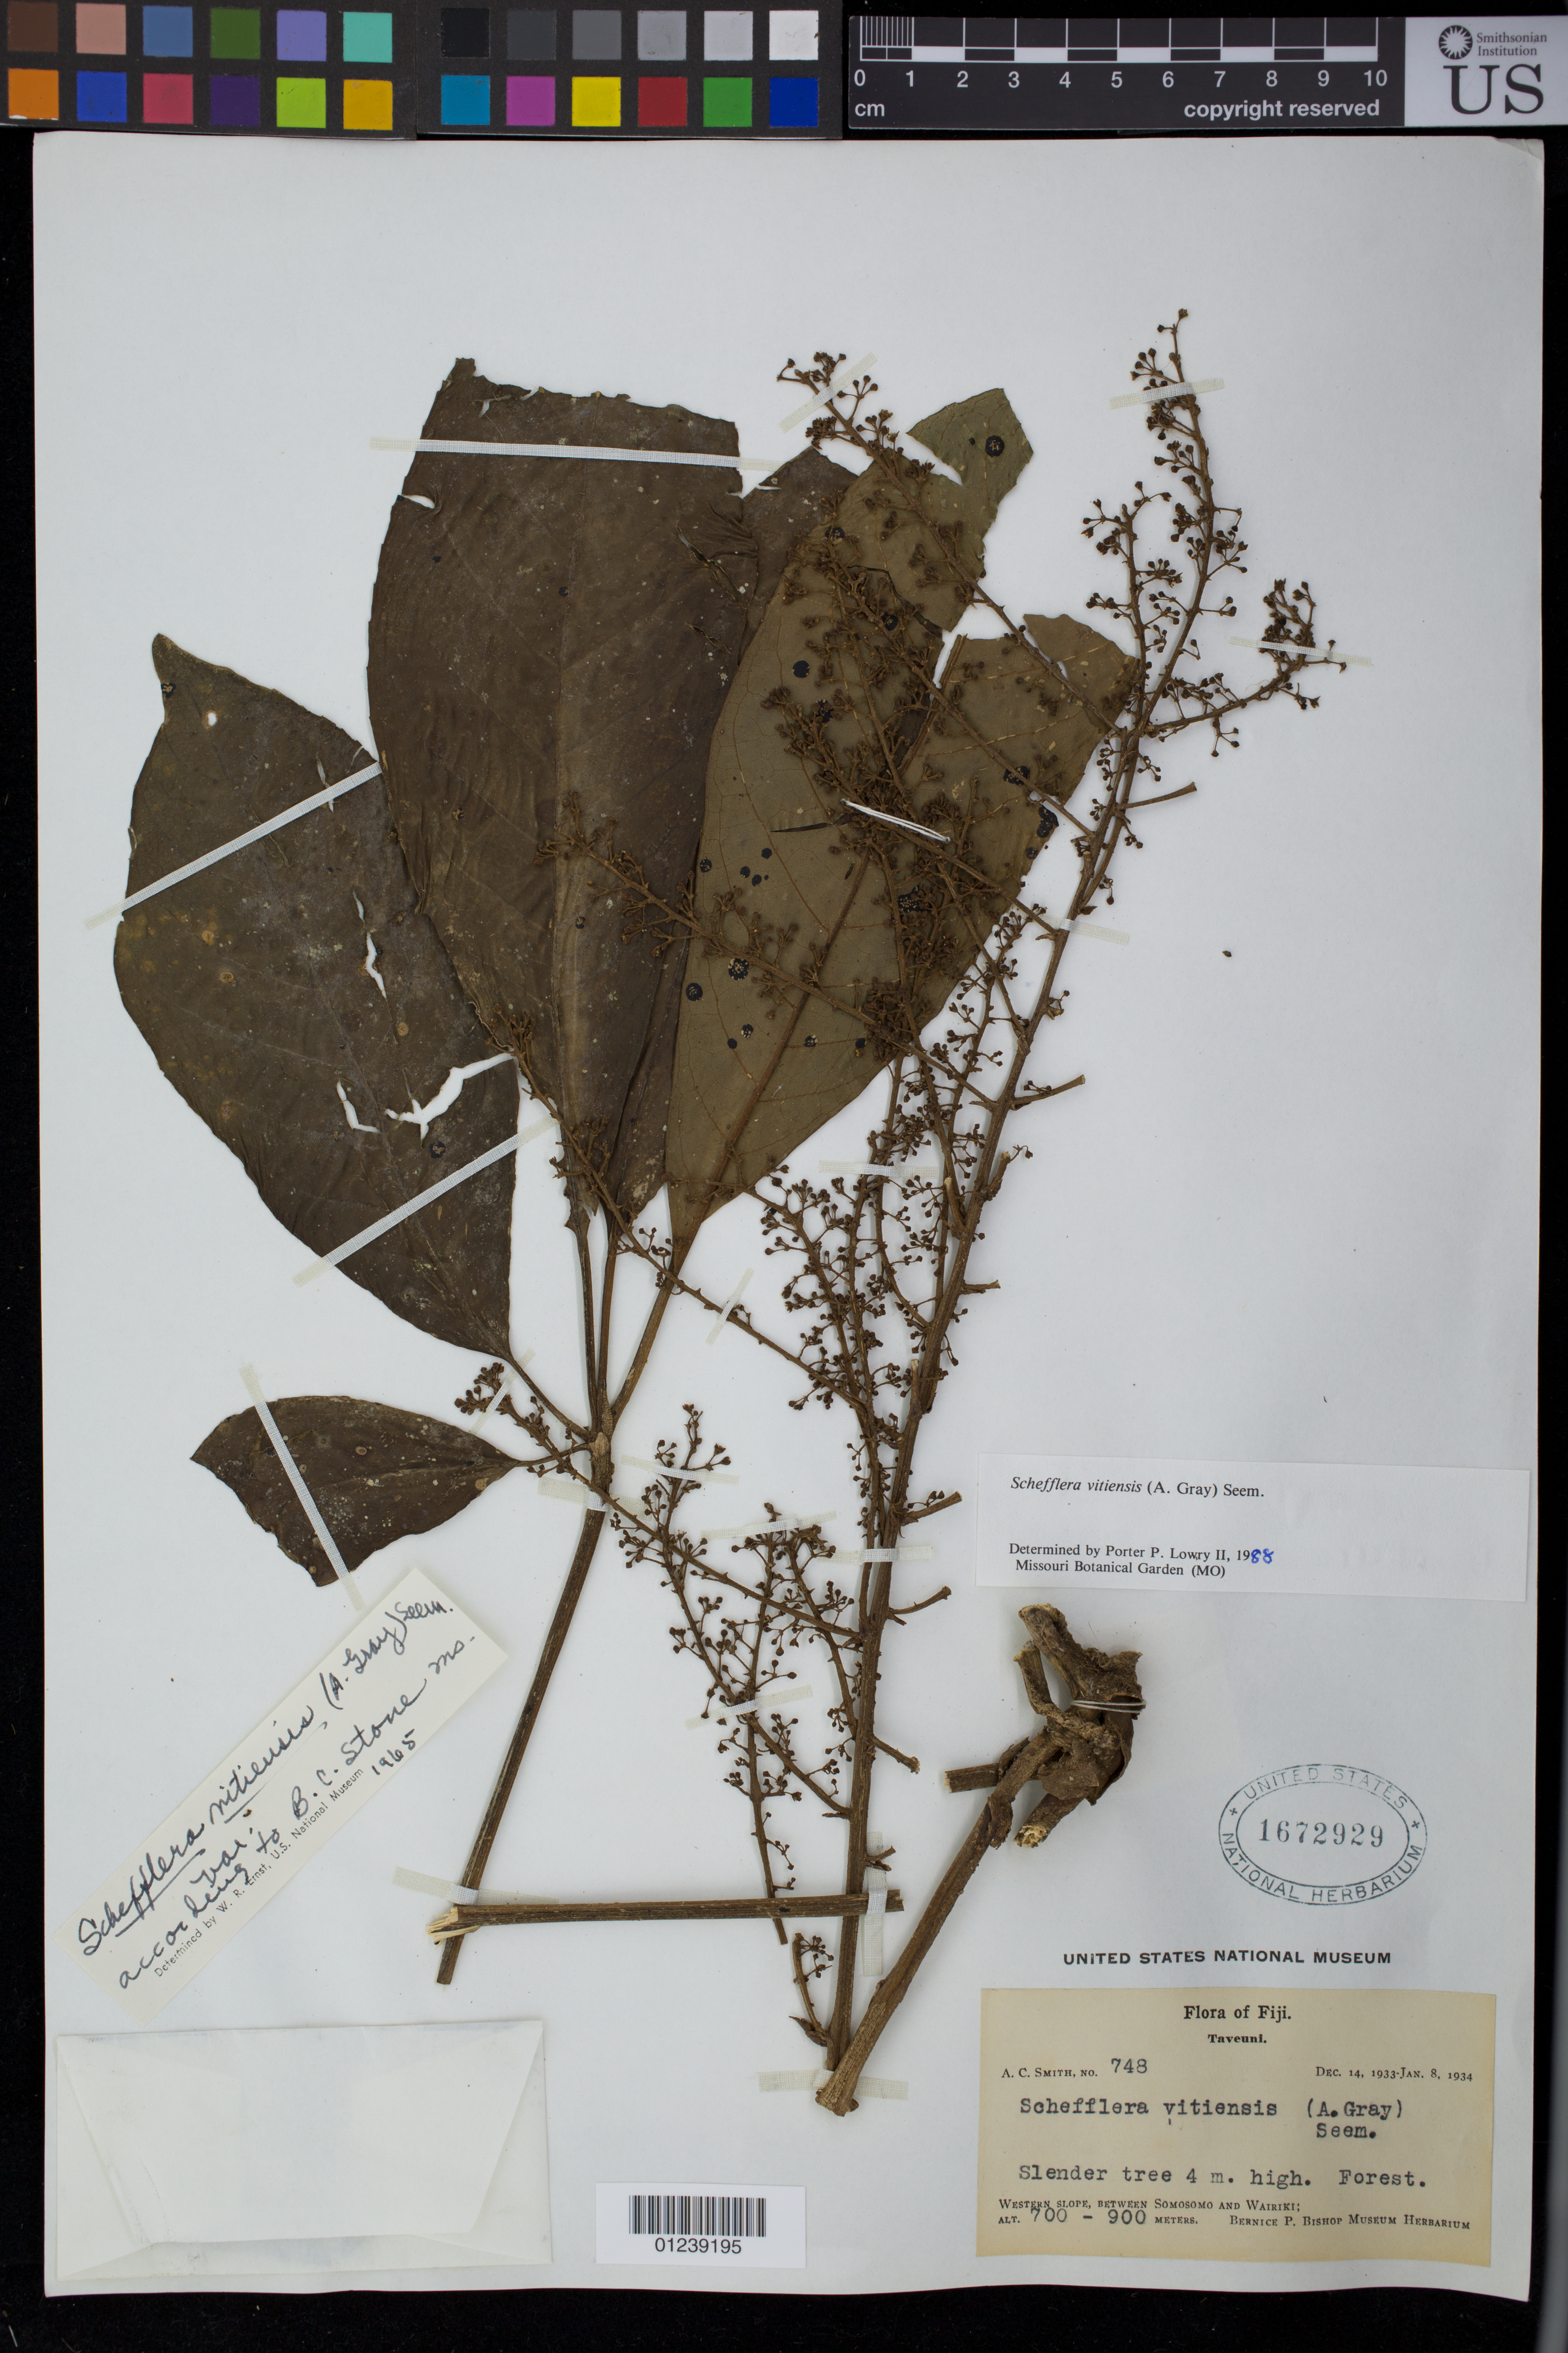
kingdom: Plantae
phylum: Tracheophyta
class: Magnoliopsida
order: Apiales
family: Araliaceae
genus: Schefflera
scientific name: Schefflera vitiensis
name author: (A. Gray) Seem.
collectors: A. C. Smith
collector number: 748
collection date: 1933-12-14/1934-01-08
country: Fiji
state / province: Northern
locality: Taveuni: Western slope, between Somosomo and Wairiki.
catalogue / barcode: US 1672929